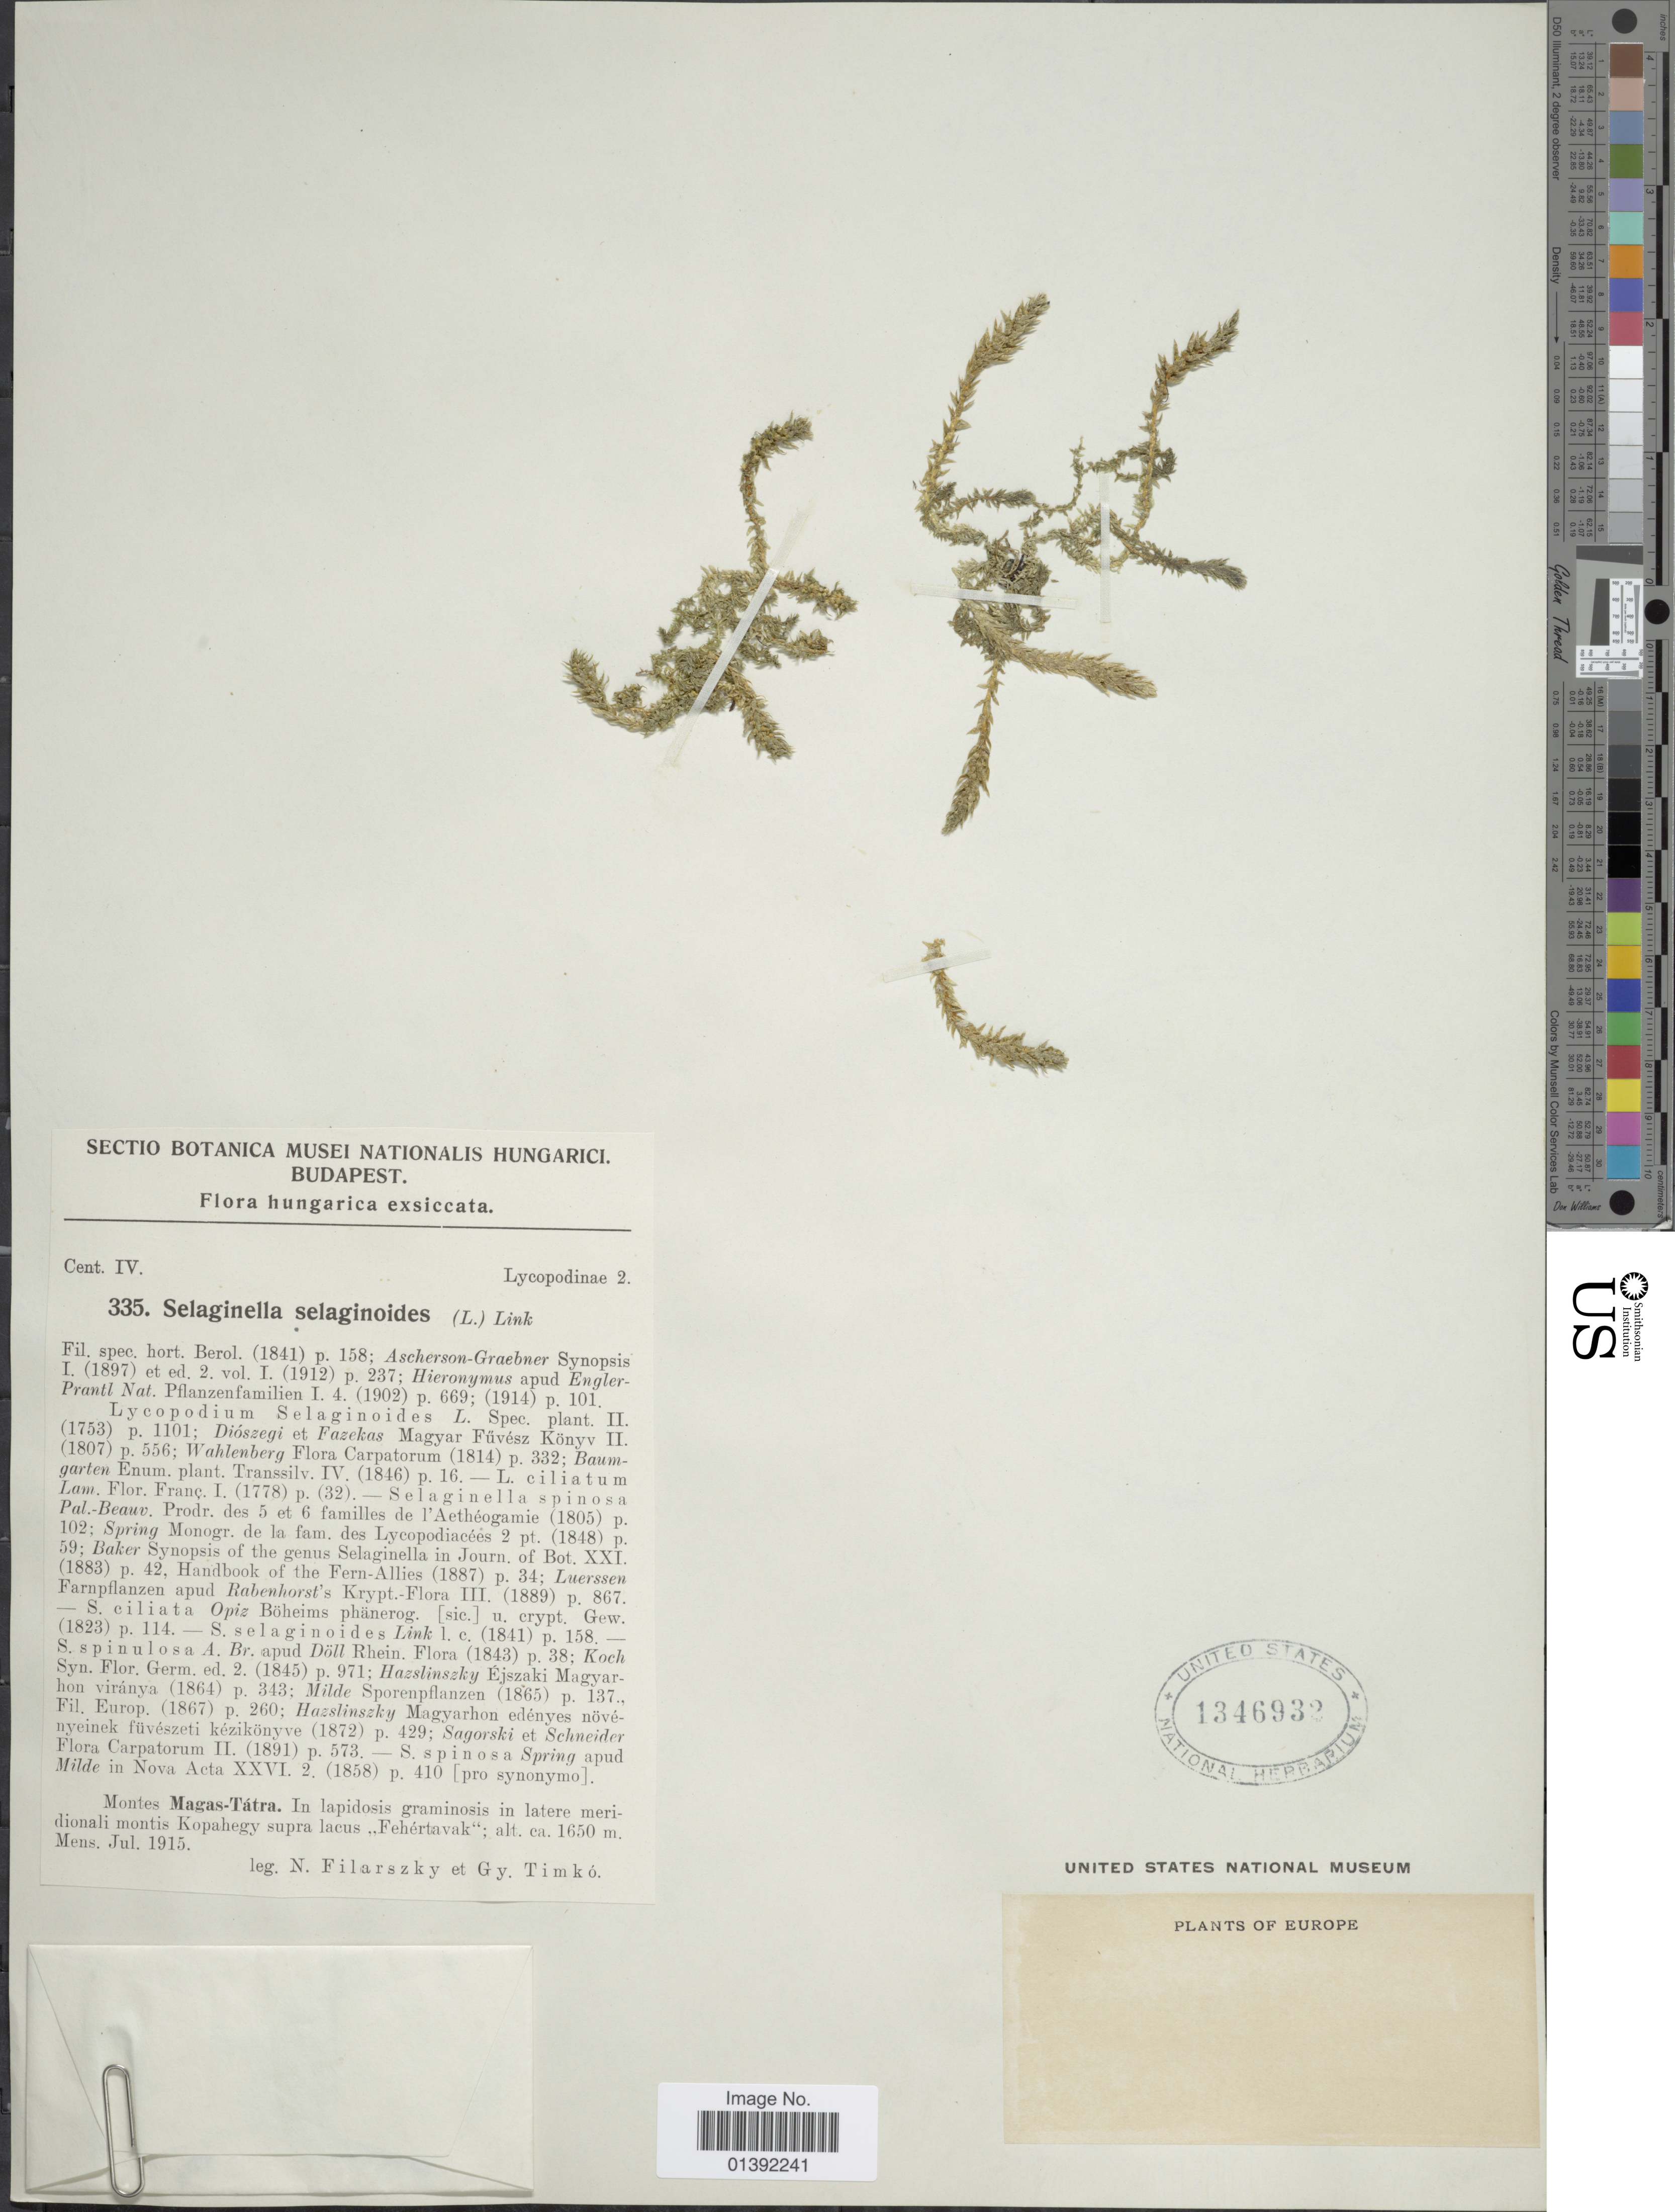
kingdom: Plantae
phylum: Tracheophyta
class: Lycopodiopsida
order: Selaginellales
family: Selaginellaceae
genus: Selaginella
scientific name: Selaginella selaginoides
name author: (L.) Link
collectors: F. Filarszky & G. Timko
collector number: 335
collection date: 1915-07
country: Hungary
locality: Montes Magas-Tatra, in lapidosis graminosis in latere meridionali montis Kopahegy supra lacus "Fehertavak"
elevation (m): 1650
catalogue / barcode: US 134693